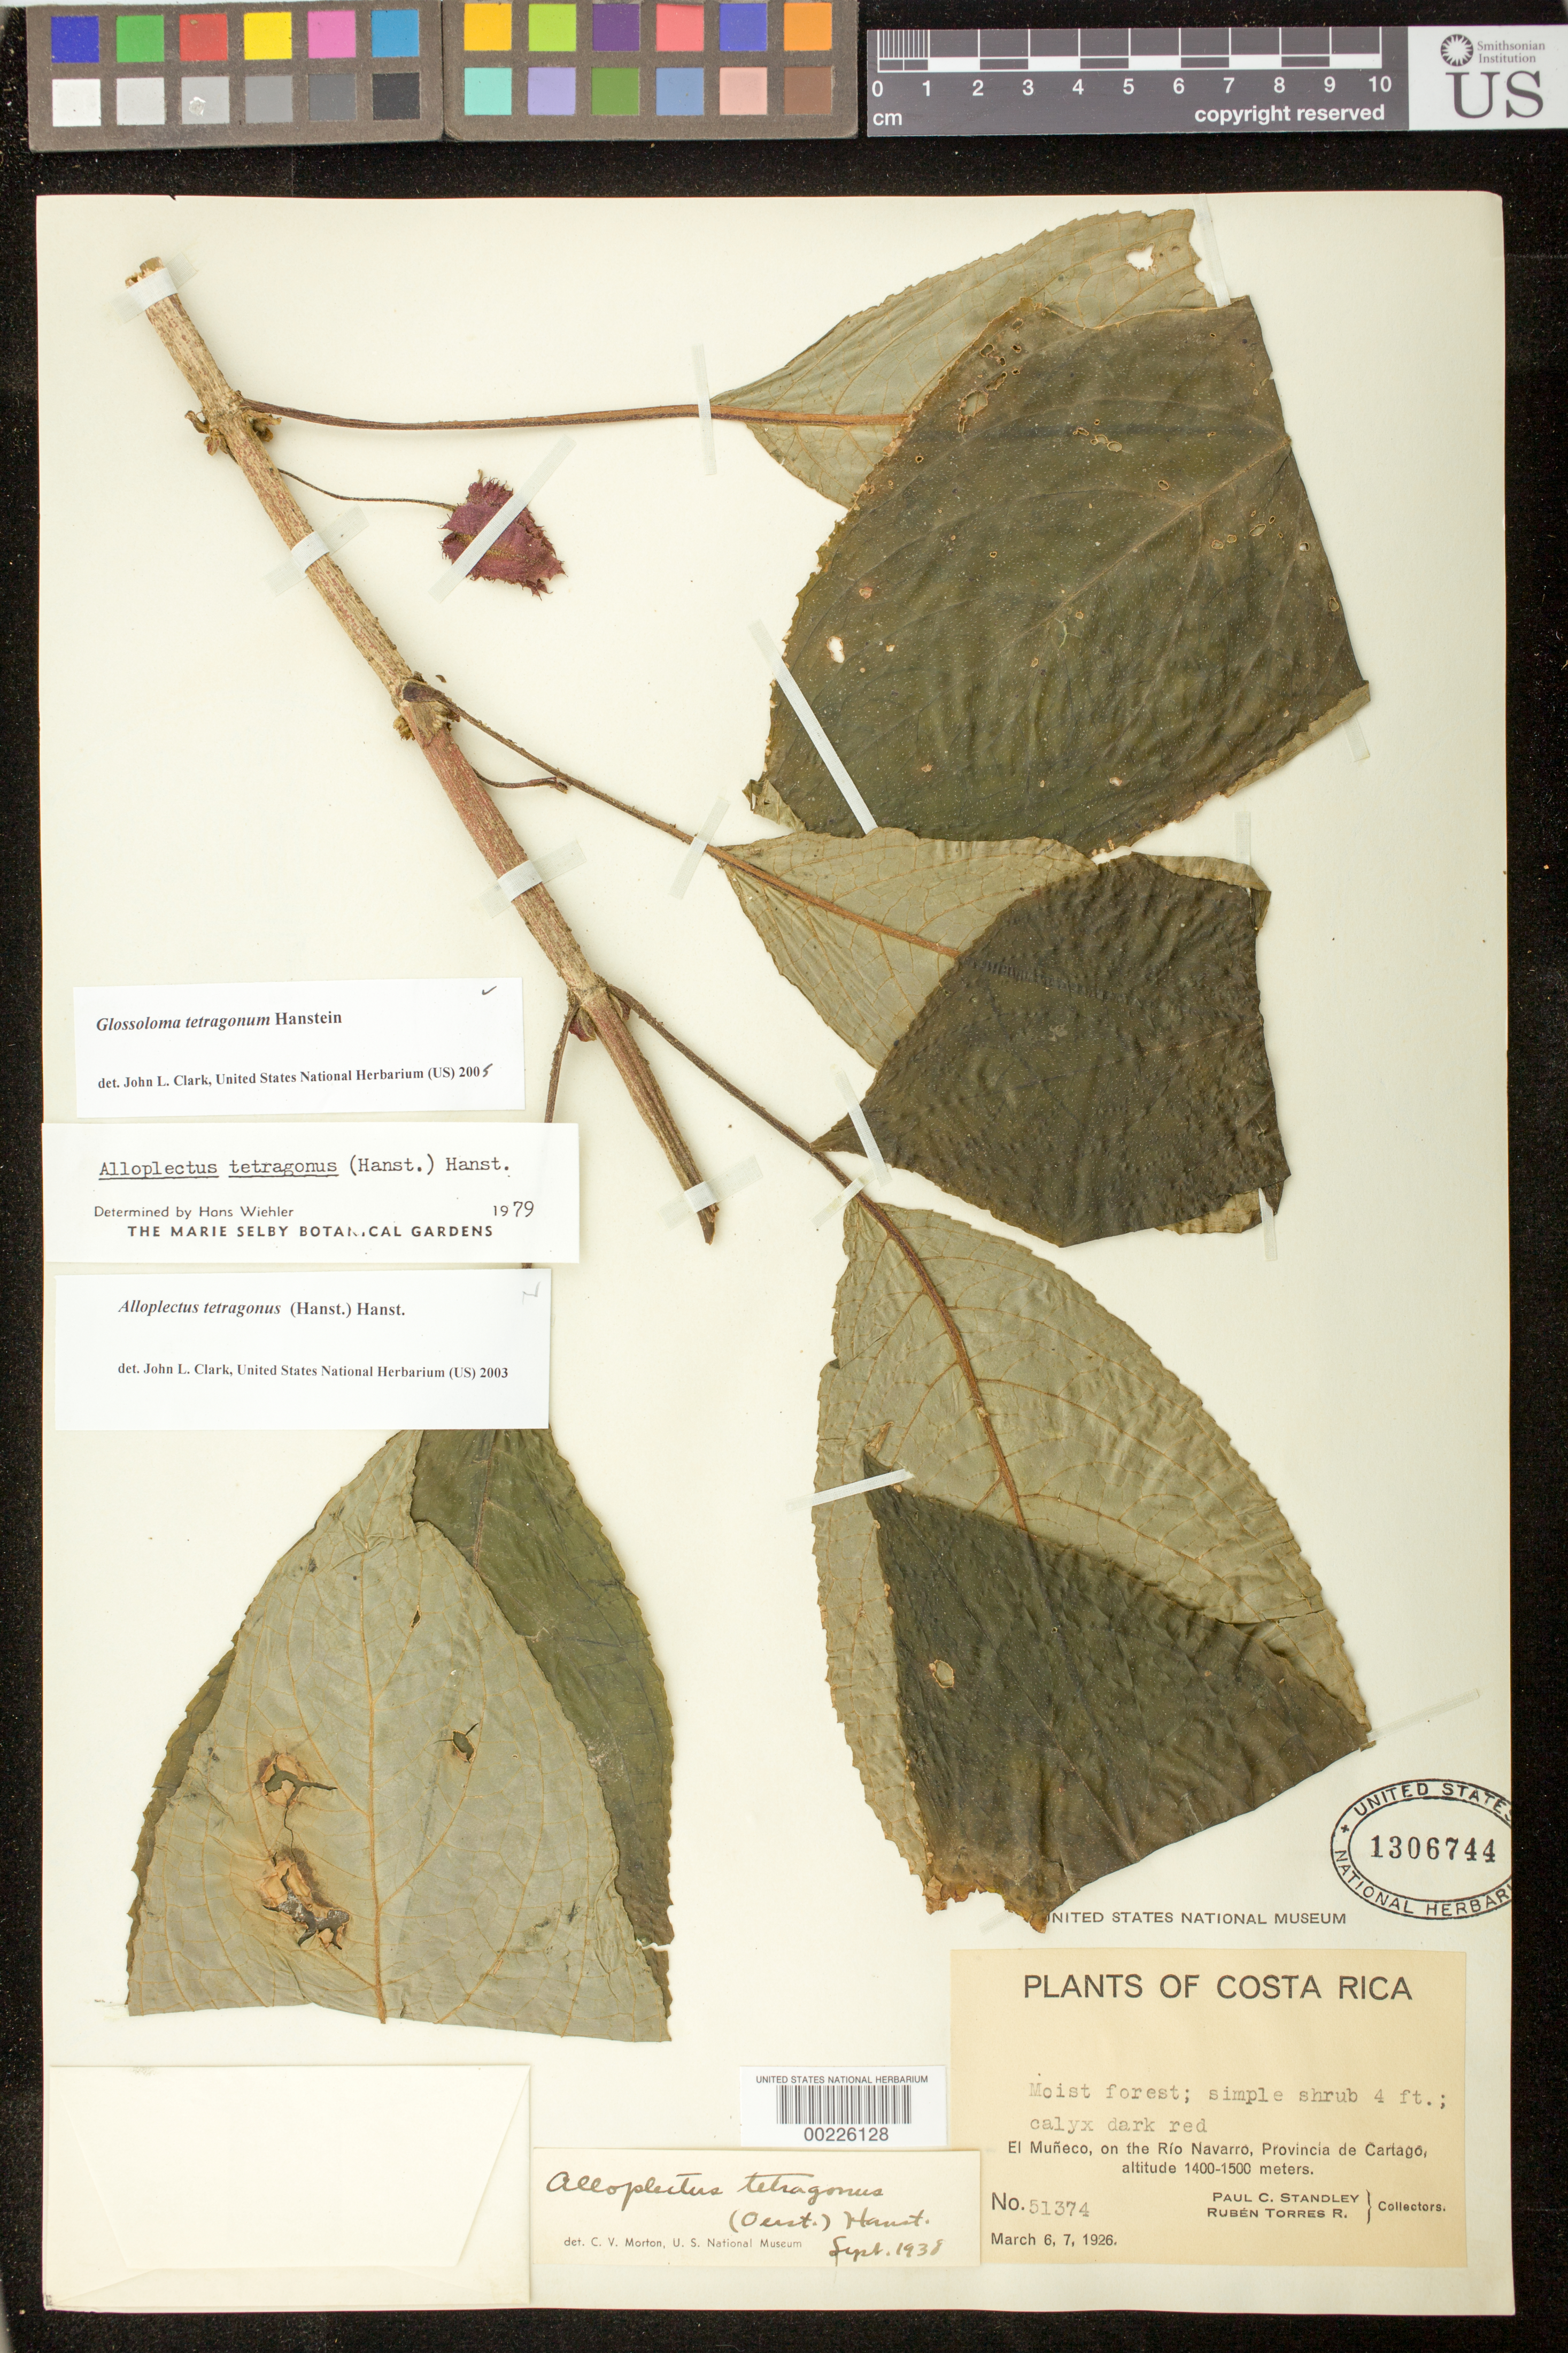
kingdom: Plantae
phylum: Tracheophyta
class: Magnoliopsida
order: Lamiales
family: Gesneriaceae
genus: Glossoloma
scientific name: Glossoloma tetragonum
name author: Hanst.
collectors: P. C. Standley & R. Torres R.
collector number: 51374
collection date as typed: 6-7 Mar 1926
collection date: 1926-03-06/1926-03-07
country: Costa Rica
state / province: Cartago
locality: El Muneco, on the Rio Navarro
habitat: Moist forest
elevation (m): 1400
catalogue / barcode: US 1306744